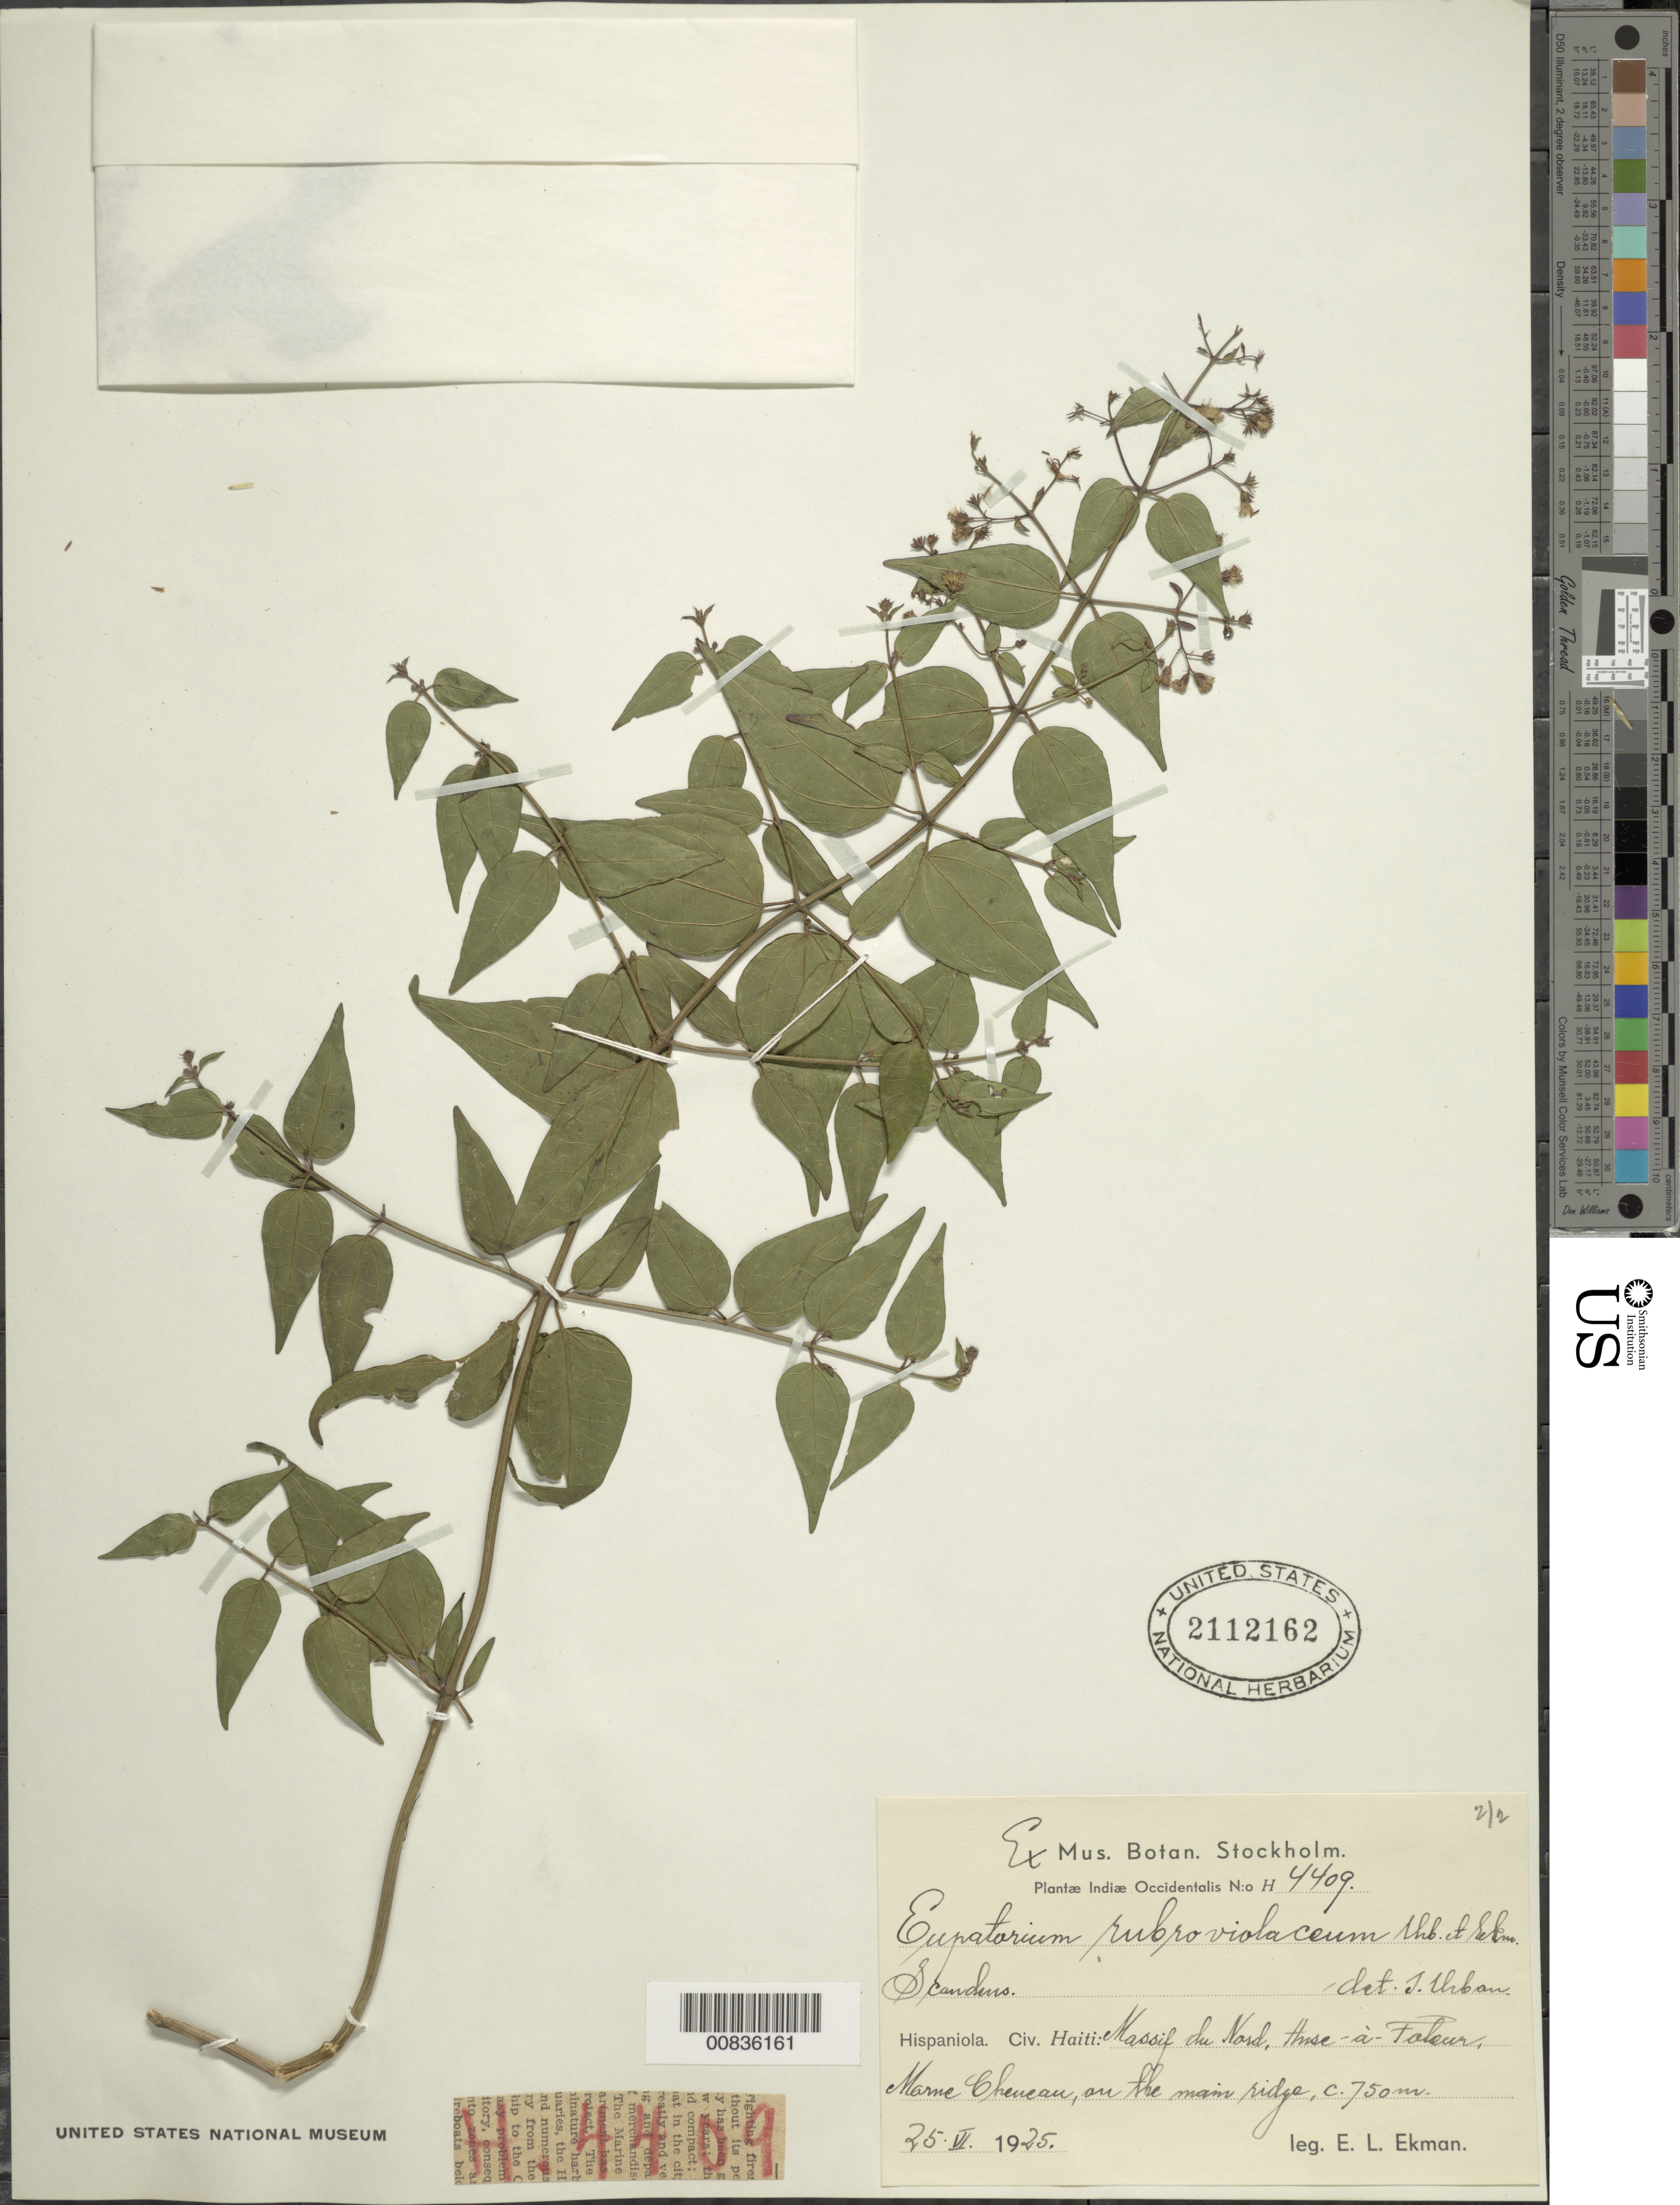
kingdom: Plantae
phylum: Tracheophyta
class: Magnoliopsida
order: Asterales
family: Asteraceae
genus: Koanophyllon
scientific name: Koanophyllon rubroviolaceum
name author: (Urb. & Ekman) R.M. King & H. Rob.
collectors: E. L. Ekman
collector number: H 4409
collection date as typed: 25 Jun 1925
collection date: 1925-06-25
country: Haiti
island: Hispaniola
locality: Massif du Nord, Anse-à-Foleur, M. Chesnau, on the main ridge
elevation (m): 750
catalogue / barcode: US 2112162